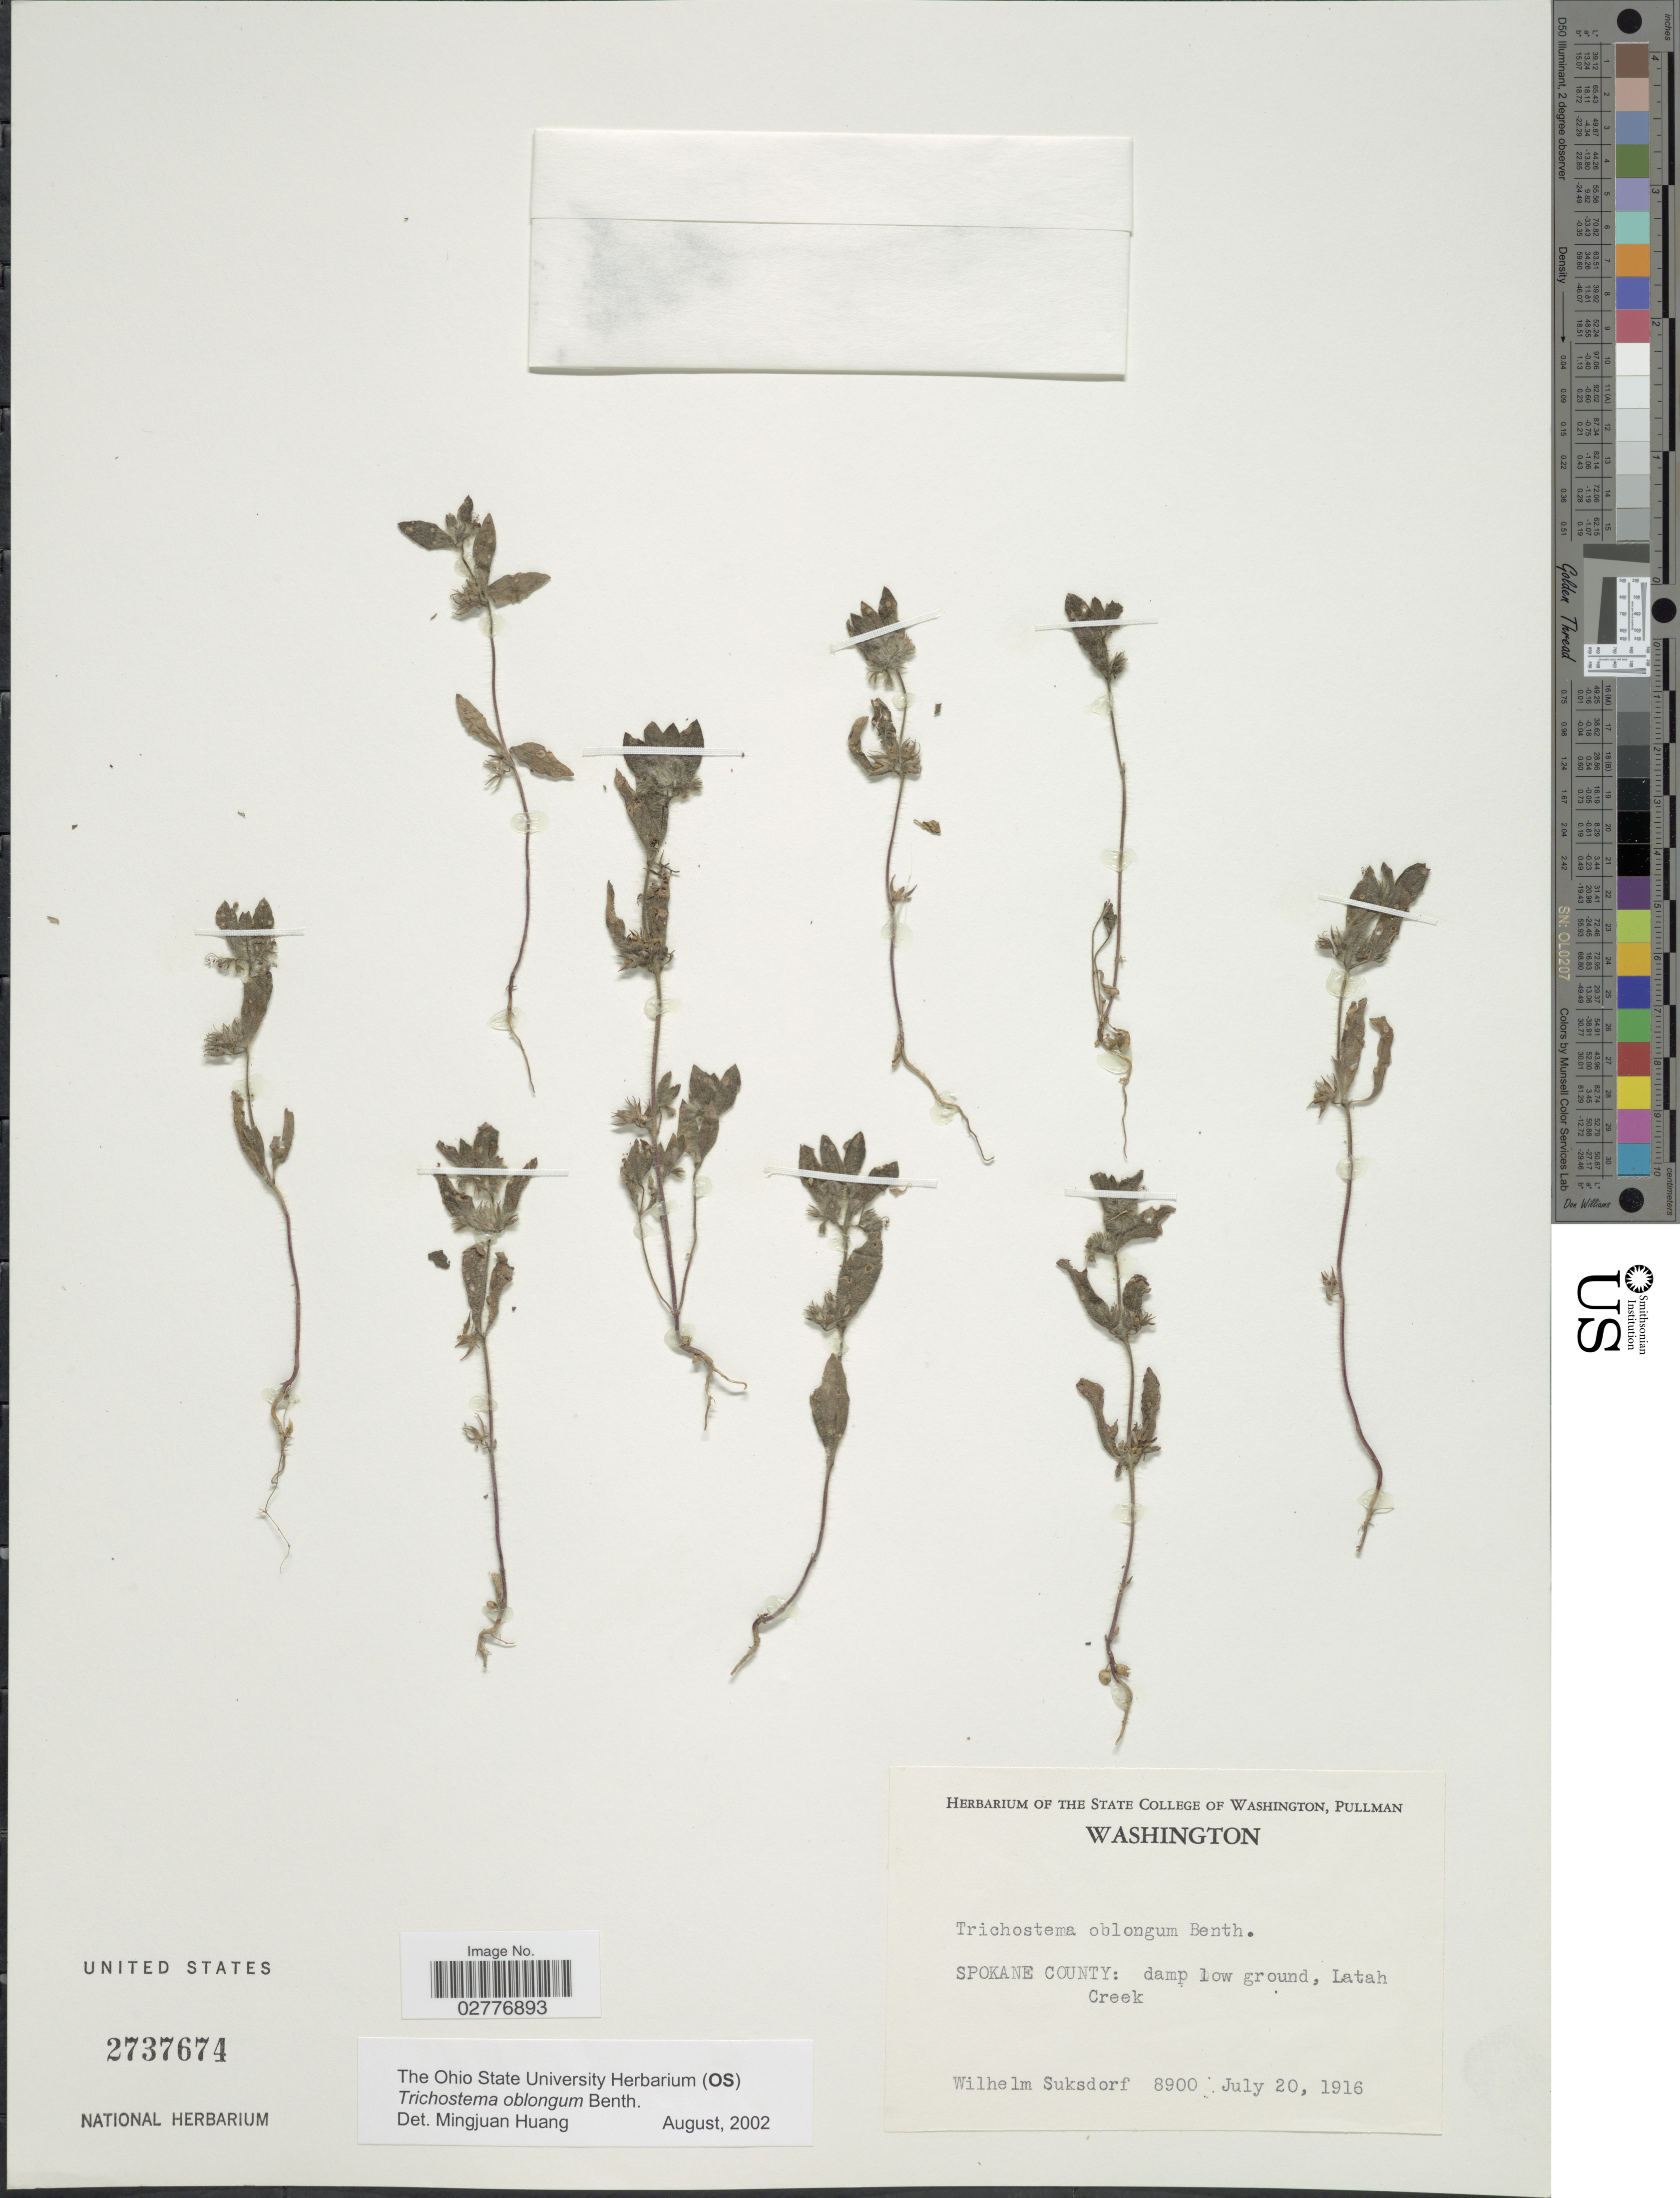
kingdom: Plantae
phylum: Tracheophyta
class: Magnoliopsida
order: Lamiales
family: Lamiaceae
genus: Trichostema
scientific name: Trichostema oblongum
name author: Benth.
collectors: W. N. Suksdorf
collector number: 8900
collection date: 1916-07-20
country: United States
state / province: Washington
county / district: Spokane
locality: Spokane County: Latah Creek.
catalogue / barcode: US 2737674